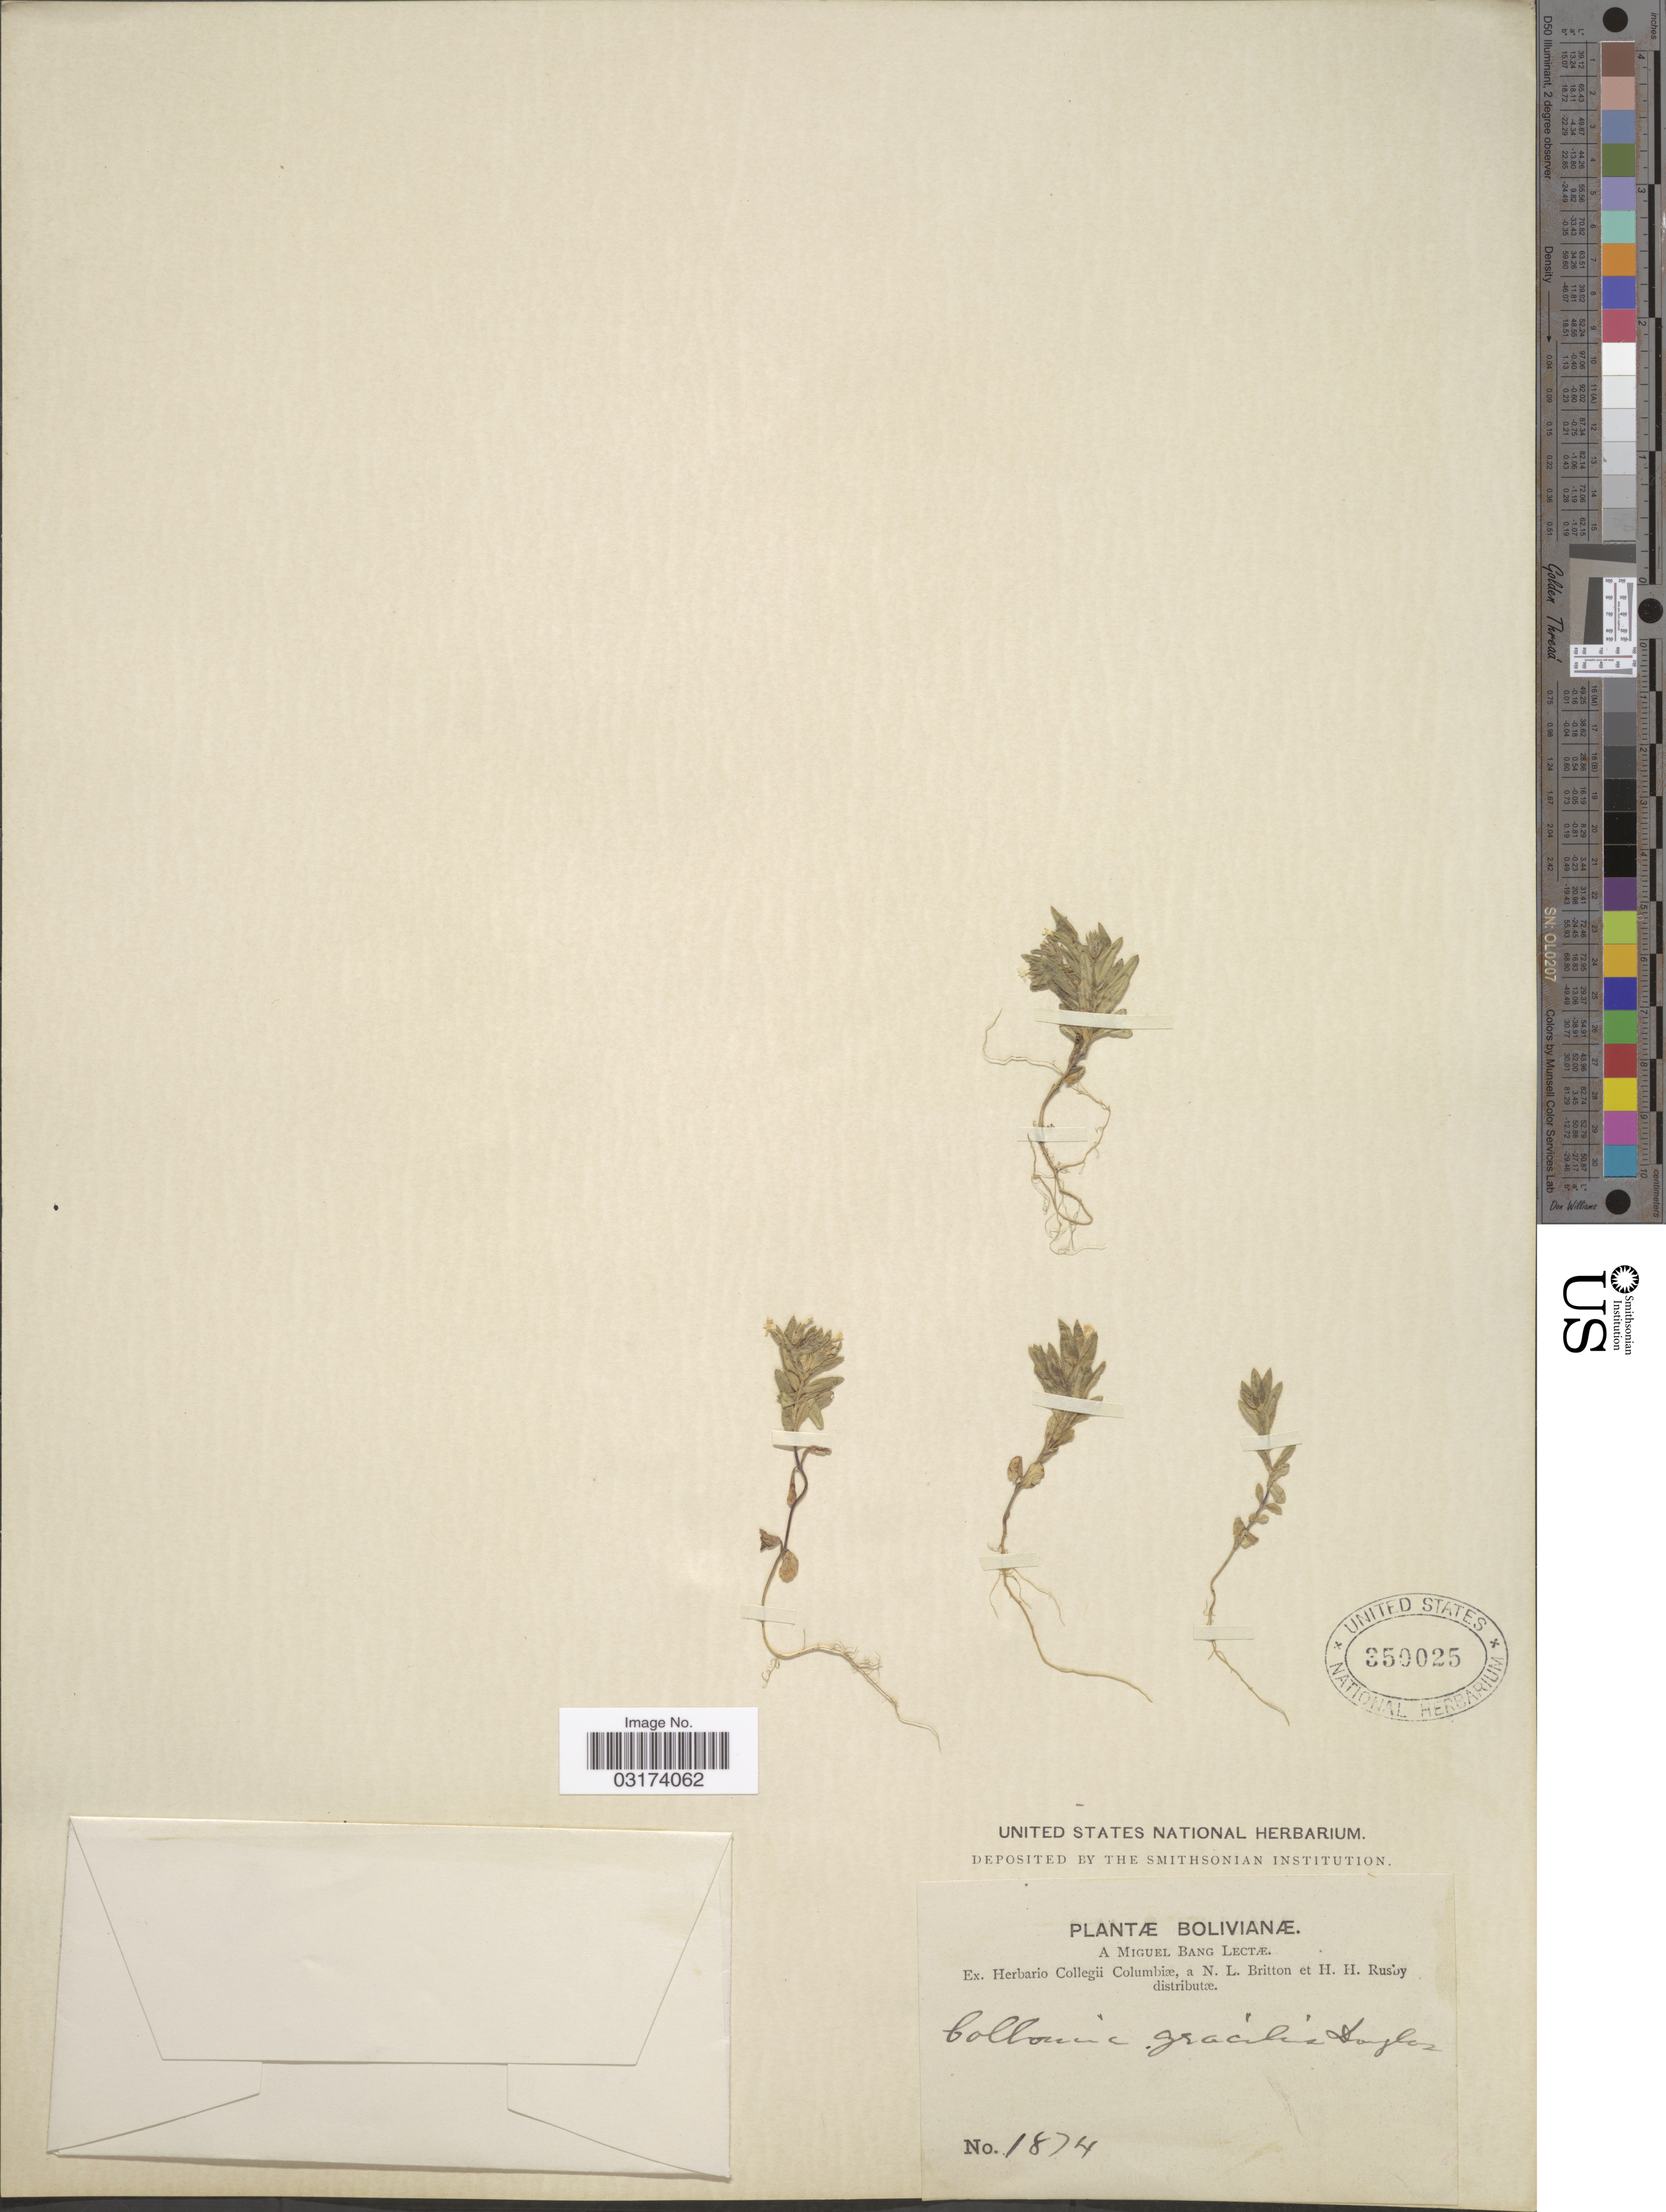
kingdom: Plantae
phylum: Tracheophyta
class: Magnoliopsida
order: Ericales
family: Polemoniaceae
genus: Microsteris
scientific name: Microsteris gracilis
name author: (Hook.) Greene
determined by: (US) Smithsonian Institution - National Museum of Natural History - Department of Botany (UNITED STATES)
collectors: M. Bang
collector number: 1874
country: Bolivia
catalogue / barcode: US 350025